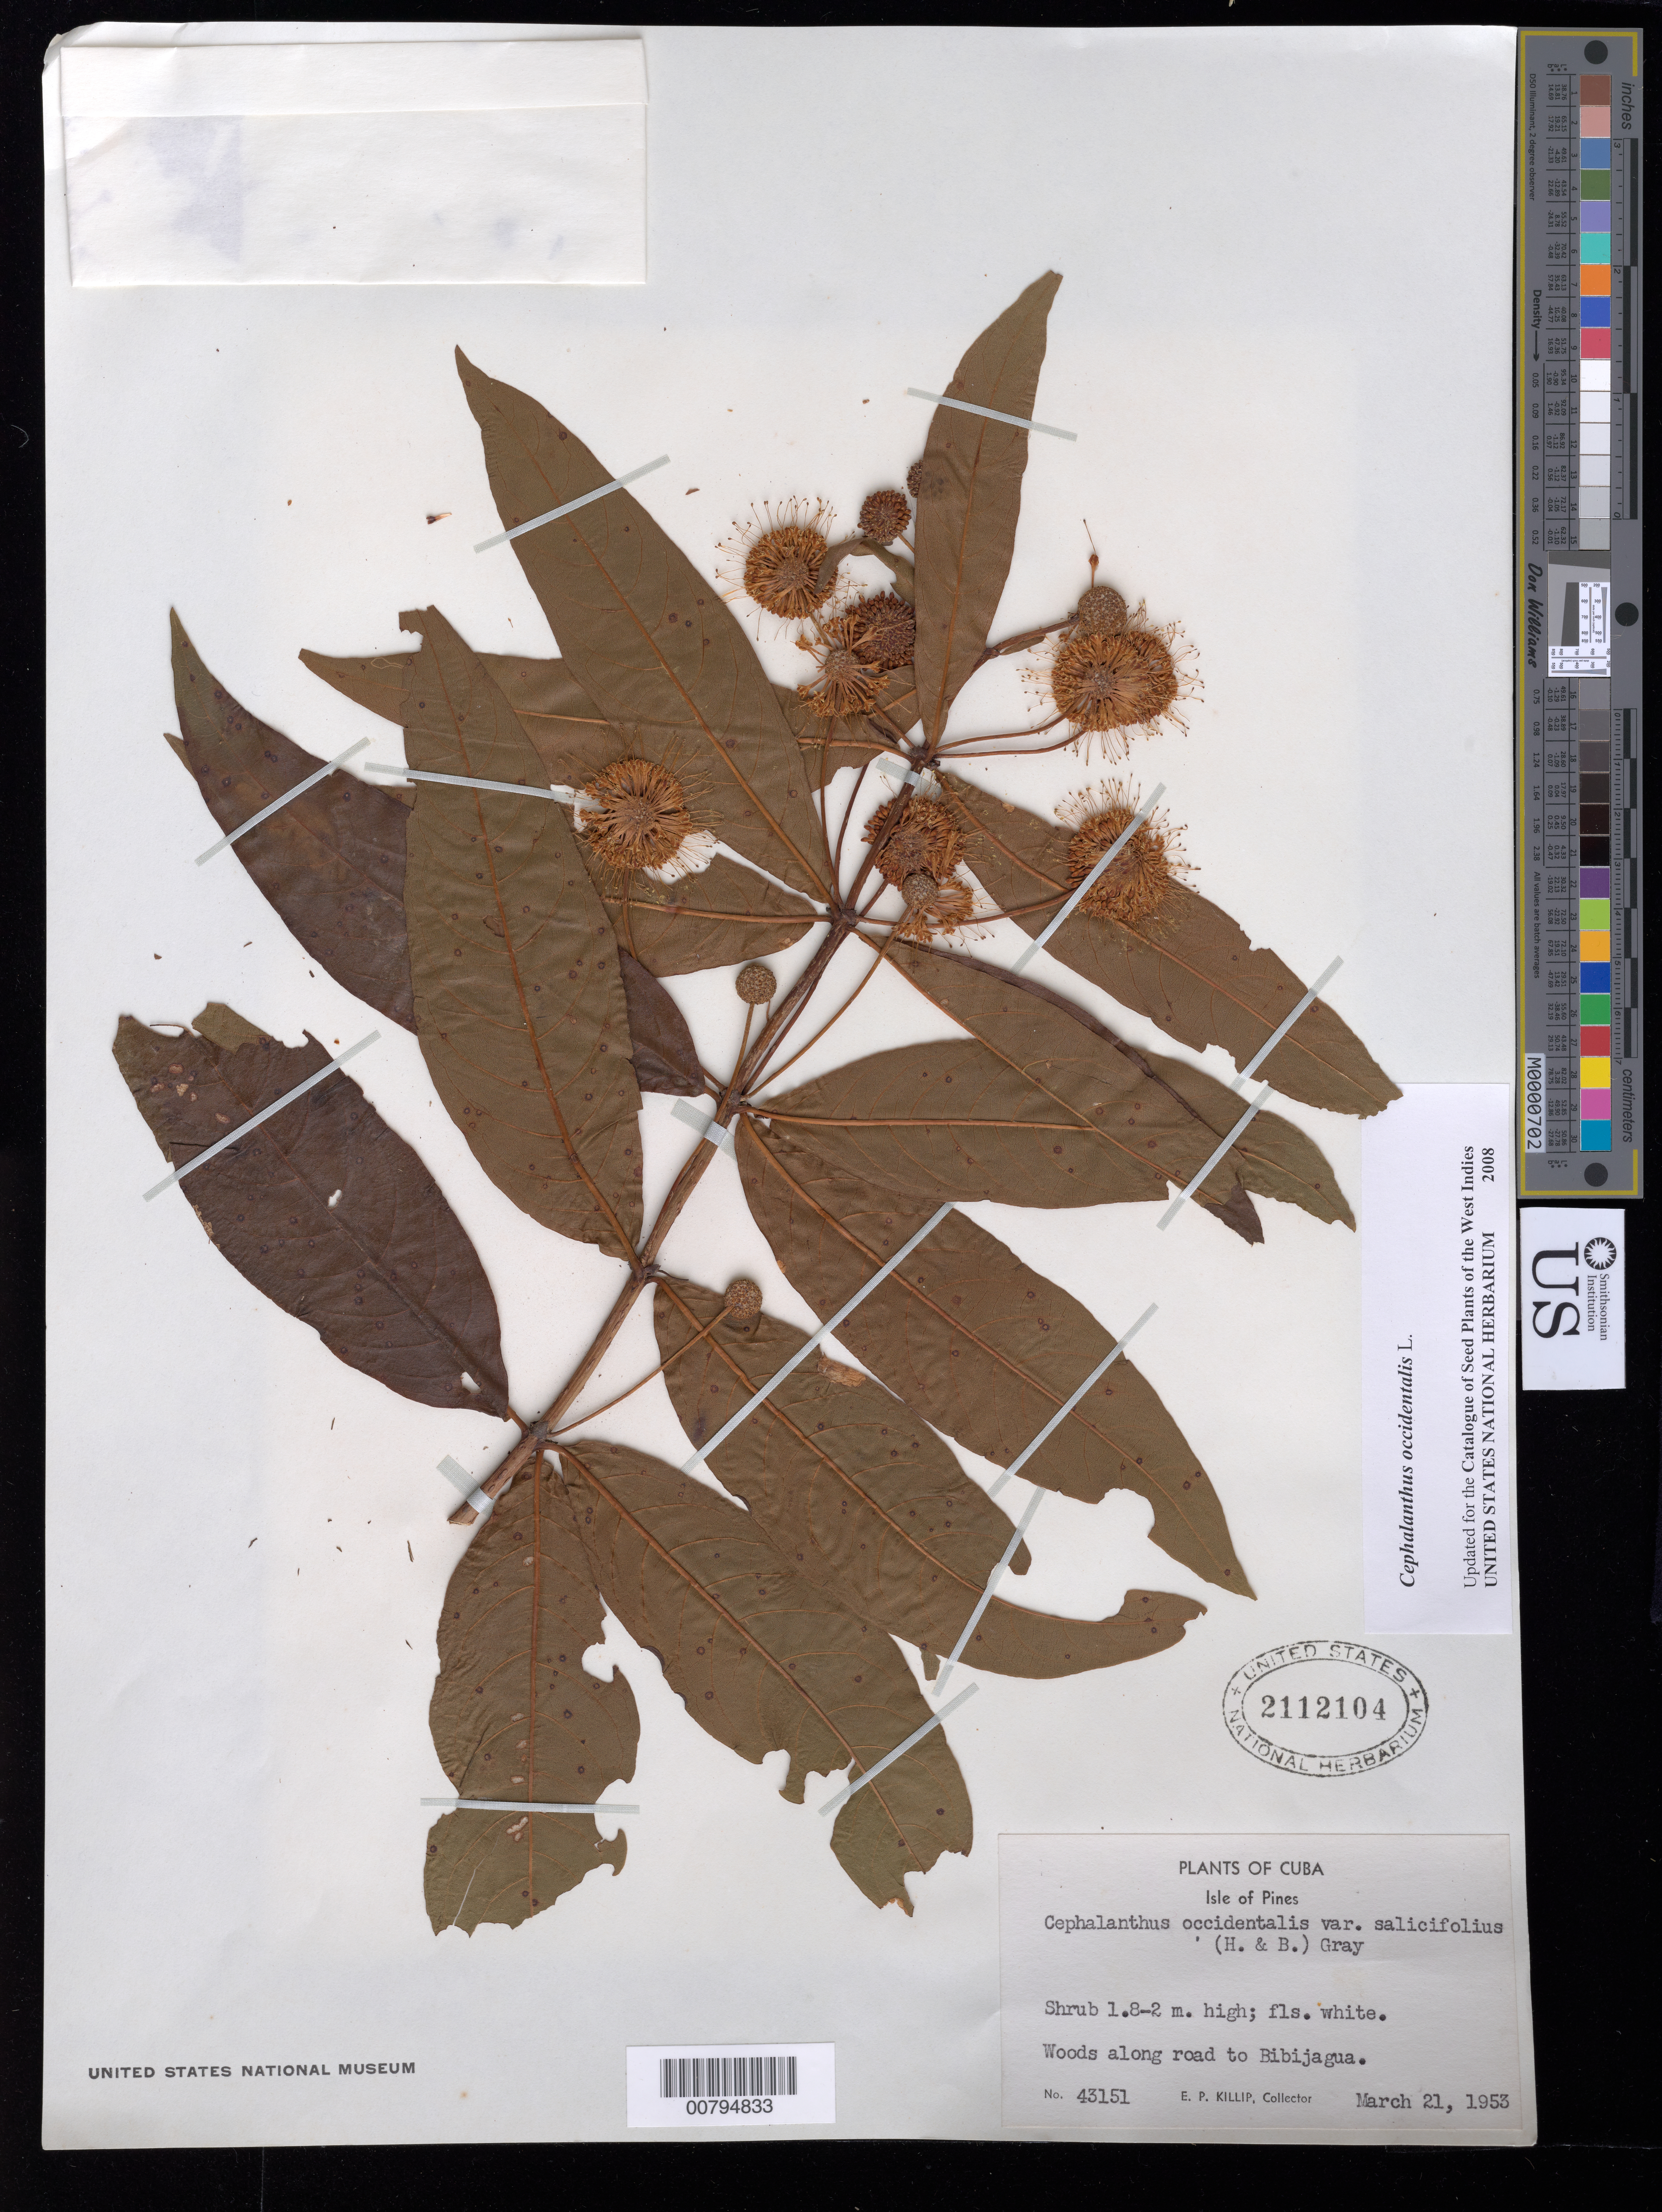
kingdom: Plantae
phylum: Tracheophyta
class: Magnoliopsida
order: Gentianales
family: Rubiaceae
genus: Cephalanthus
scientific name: Cephalanthus occidentalis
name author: L.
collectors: E. P. Killip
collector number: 43151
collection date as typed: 21 Mar 1953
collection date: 1953-03-21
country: Cuba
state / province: Isla de La Juventud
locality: Along road to Bibijagua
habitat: Woods along road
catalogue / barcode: US 2112104